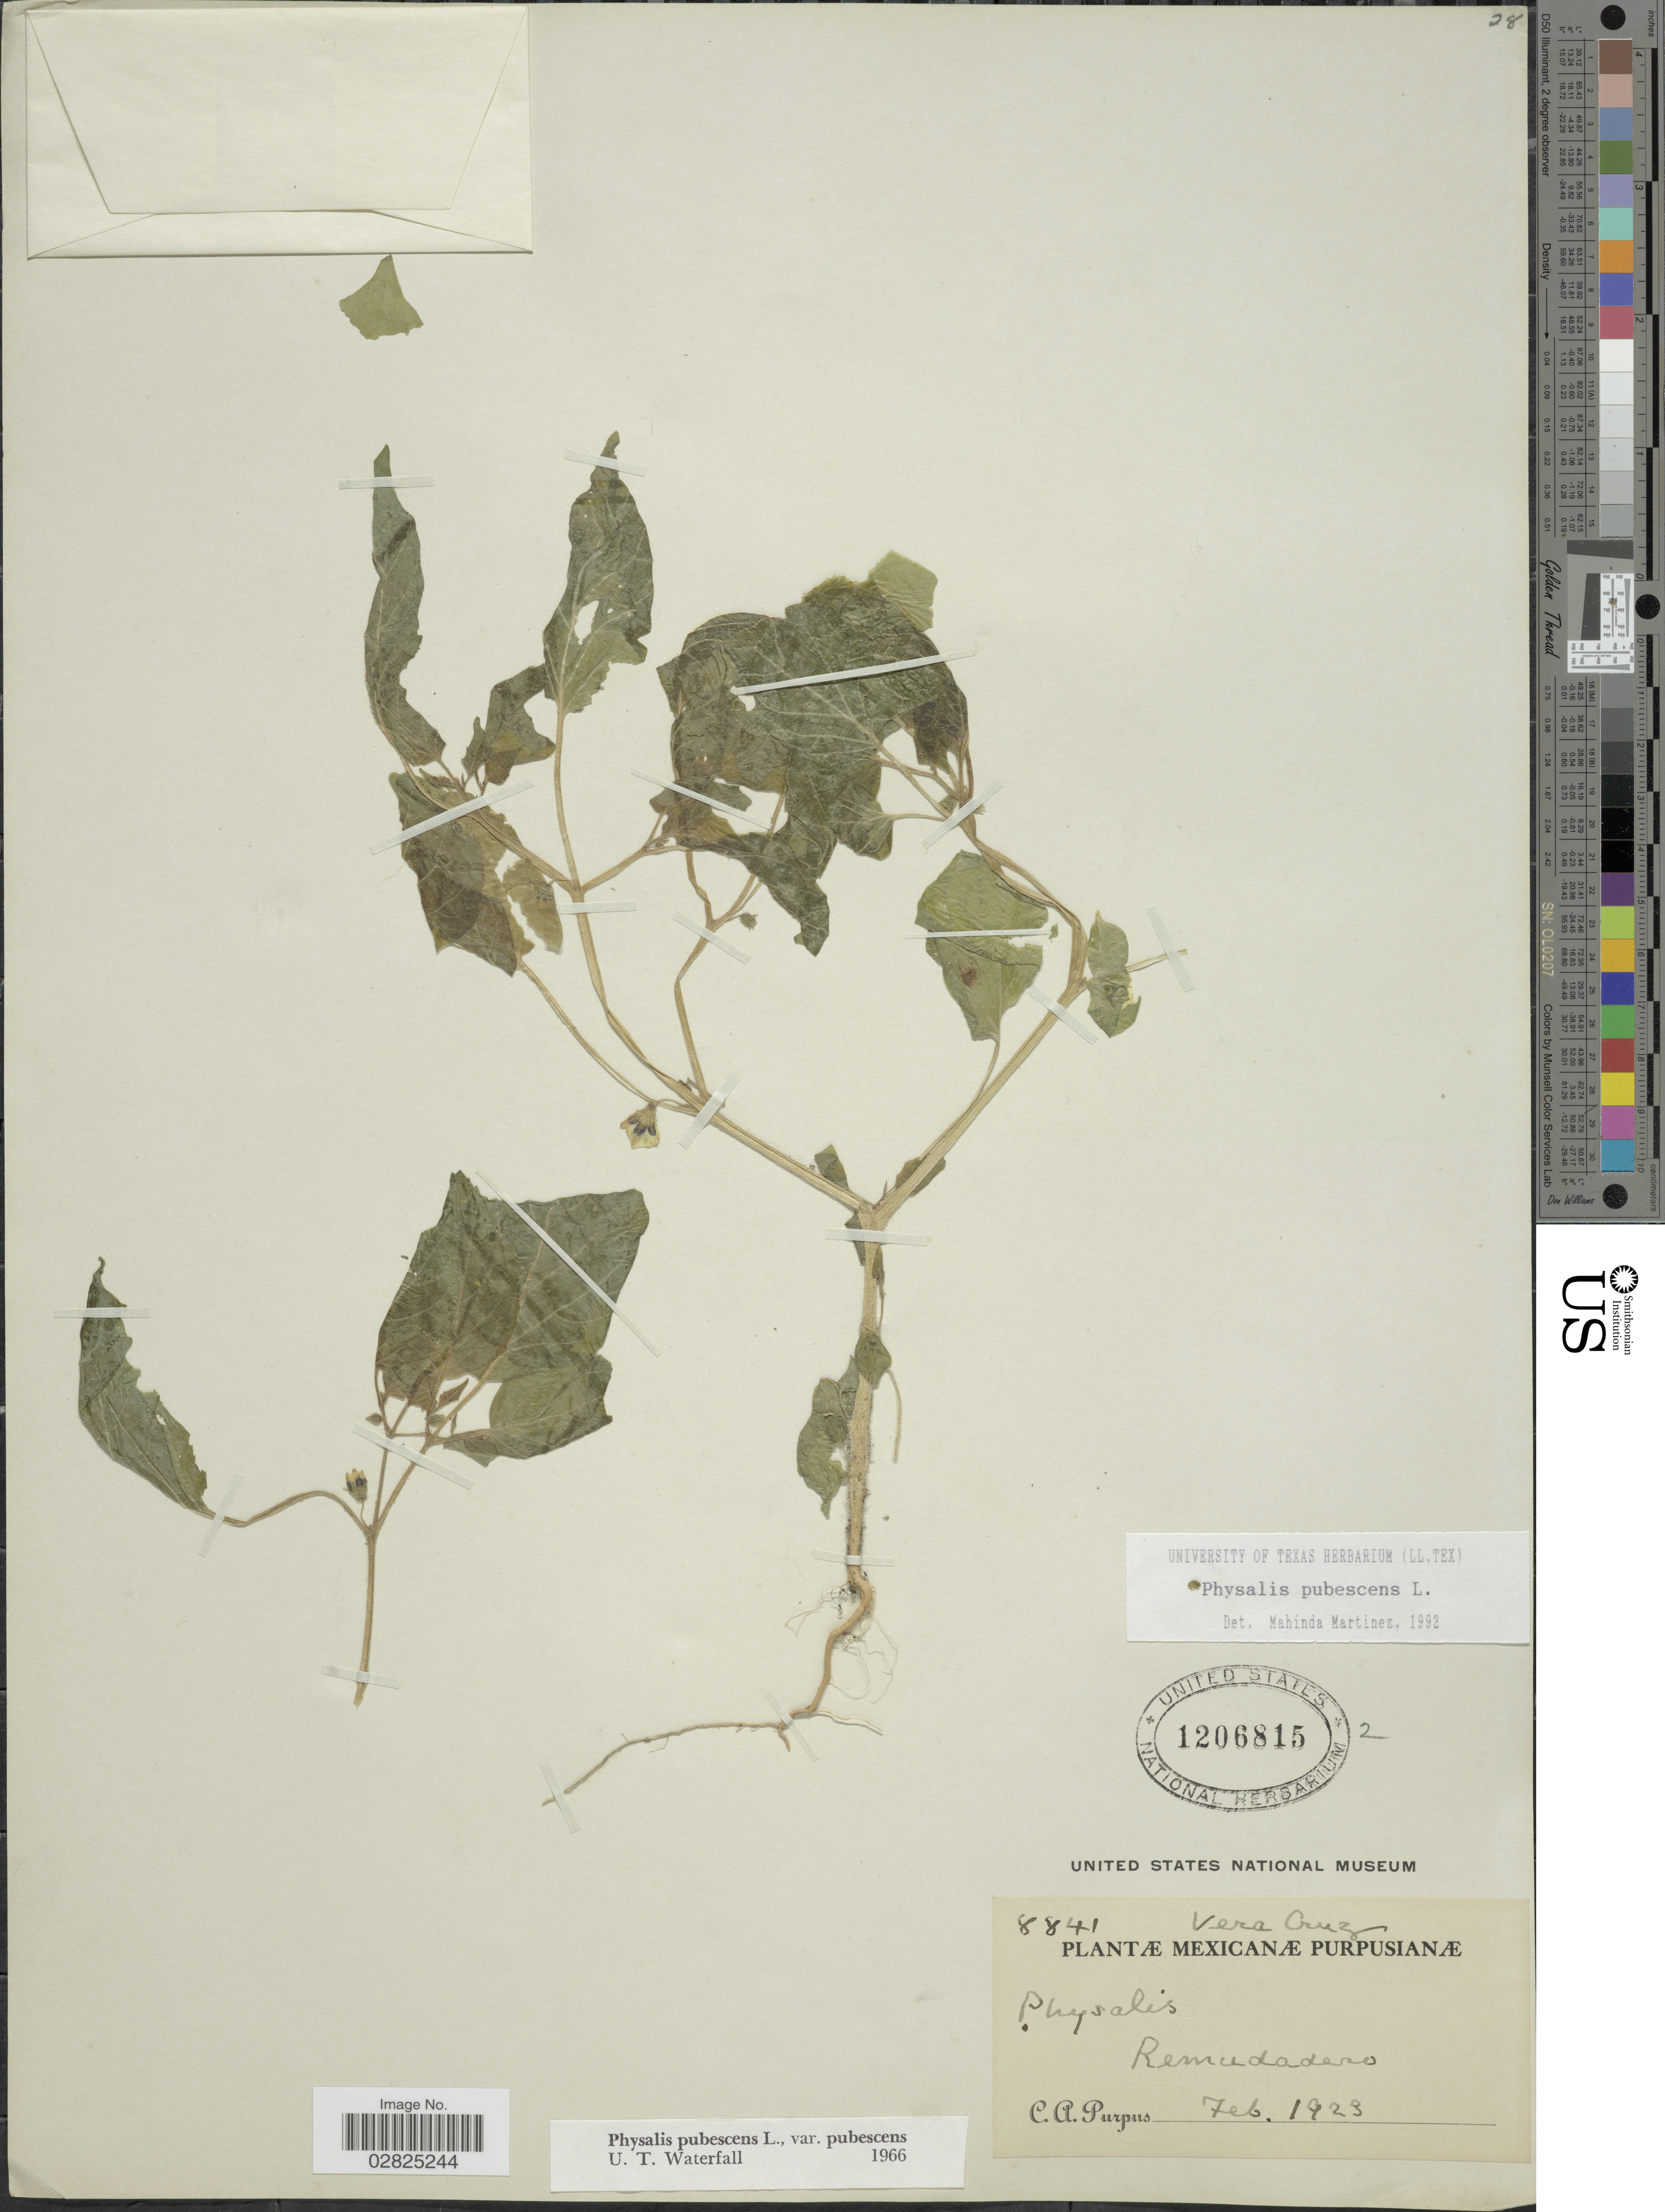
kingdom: Plantae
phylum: Tracheophyta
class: Magnoliopsida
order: Solanales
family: Solanaceae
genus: Physalis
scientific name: Physalis pubescens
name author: L.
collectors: C. A. Purpus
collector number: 8841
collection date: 1923-02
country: Mexico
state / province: Veracruz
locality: Vera Cruz. Remudadero.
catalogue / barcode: US 1206815